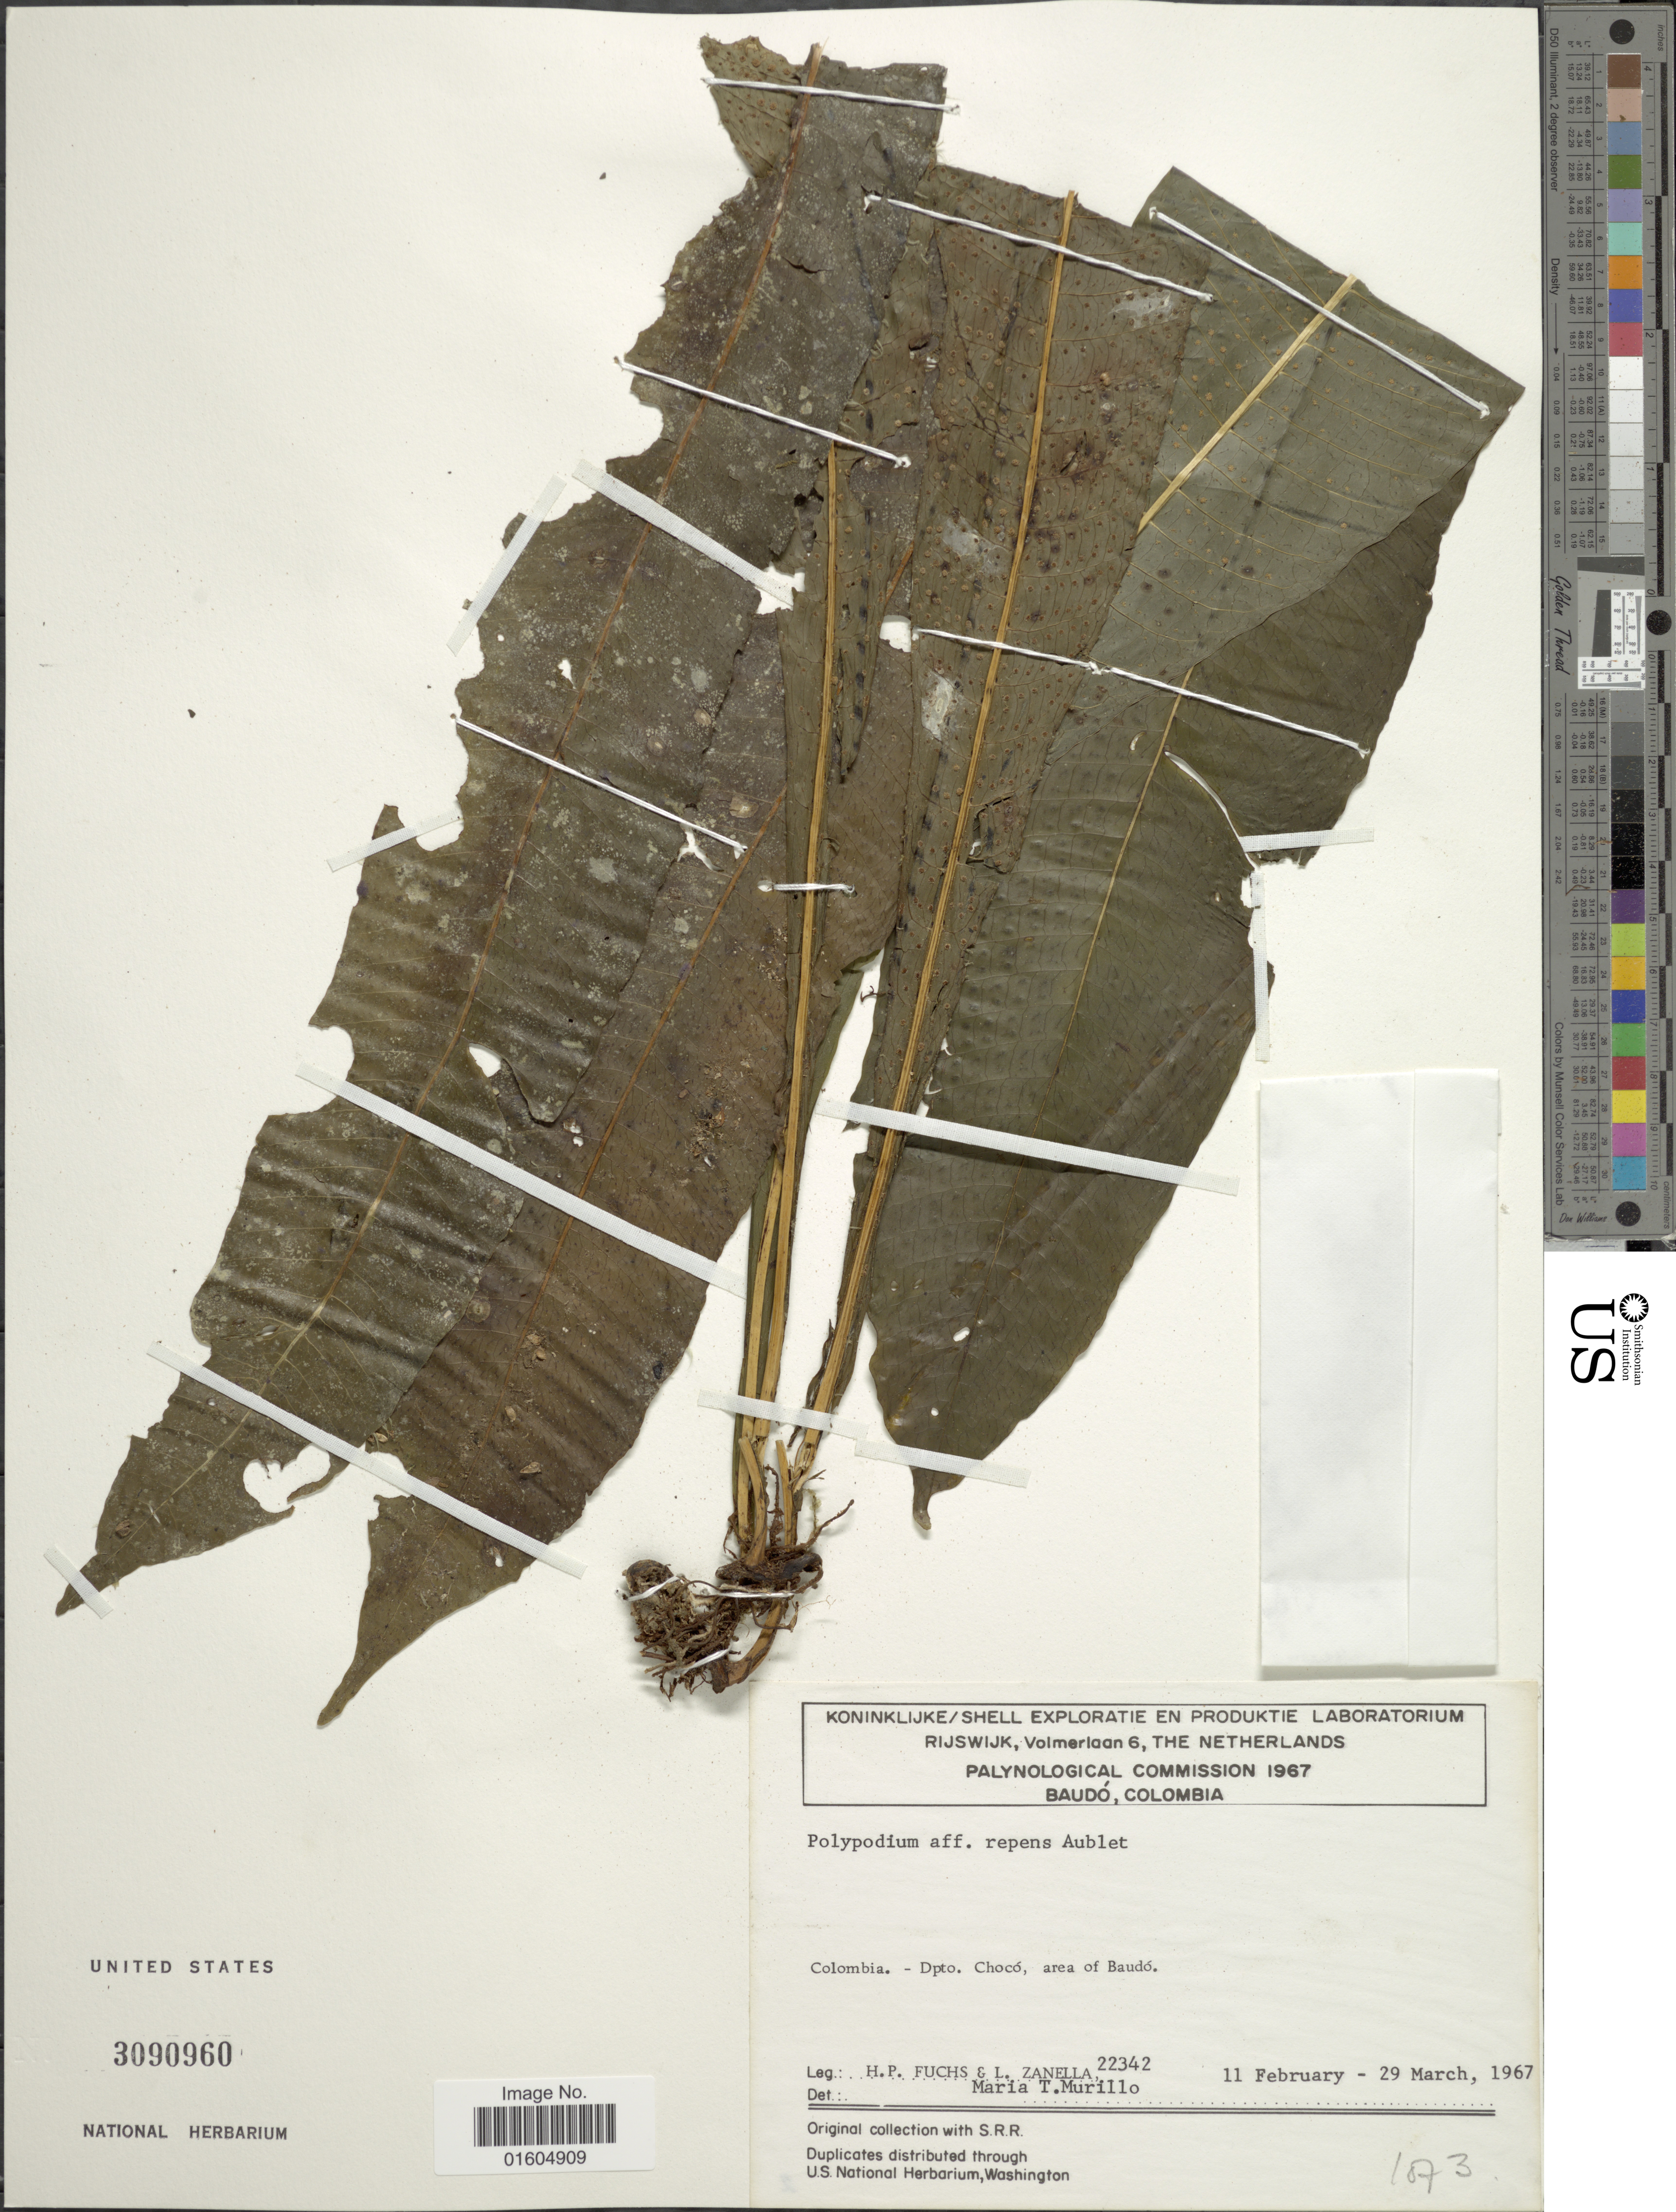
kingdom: Plantae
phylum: Tracheophyta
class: Polypodiopsida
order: Polypodiales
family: Polypodiaceae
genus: Campyloneurum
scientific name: Campyloneurum repens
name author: (Aubl.) C. Presl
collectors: H. P. Fuchs & L. Zanella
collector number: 22342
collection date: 1967-02-11/1967-03-29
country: Colombia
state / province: Chocó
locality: Colombia. - Dpto. Choco, area of Baudo.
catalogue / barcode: US 3090960